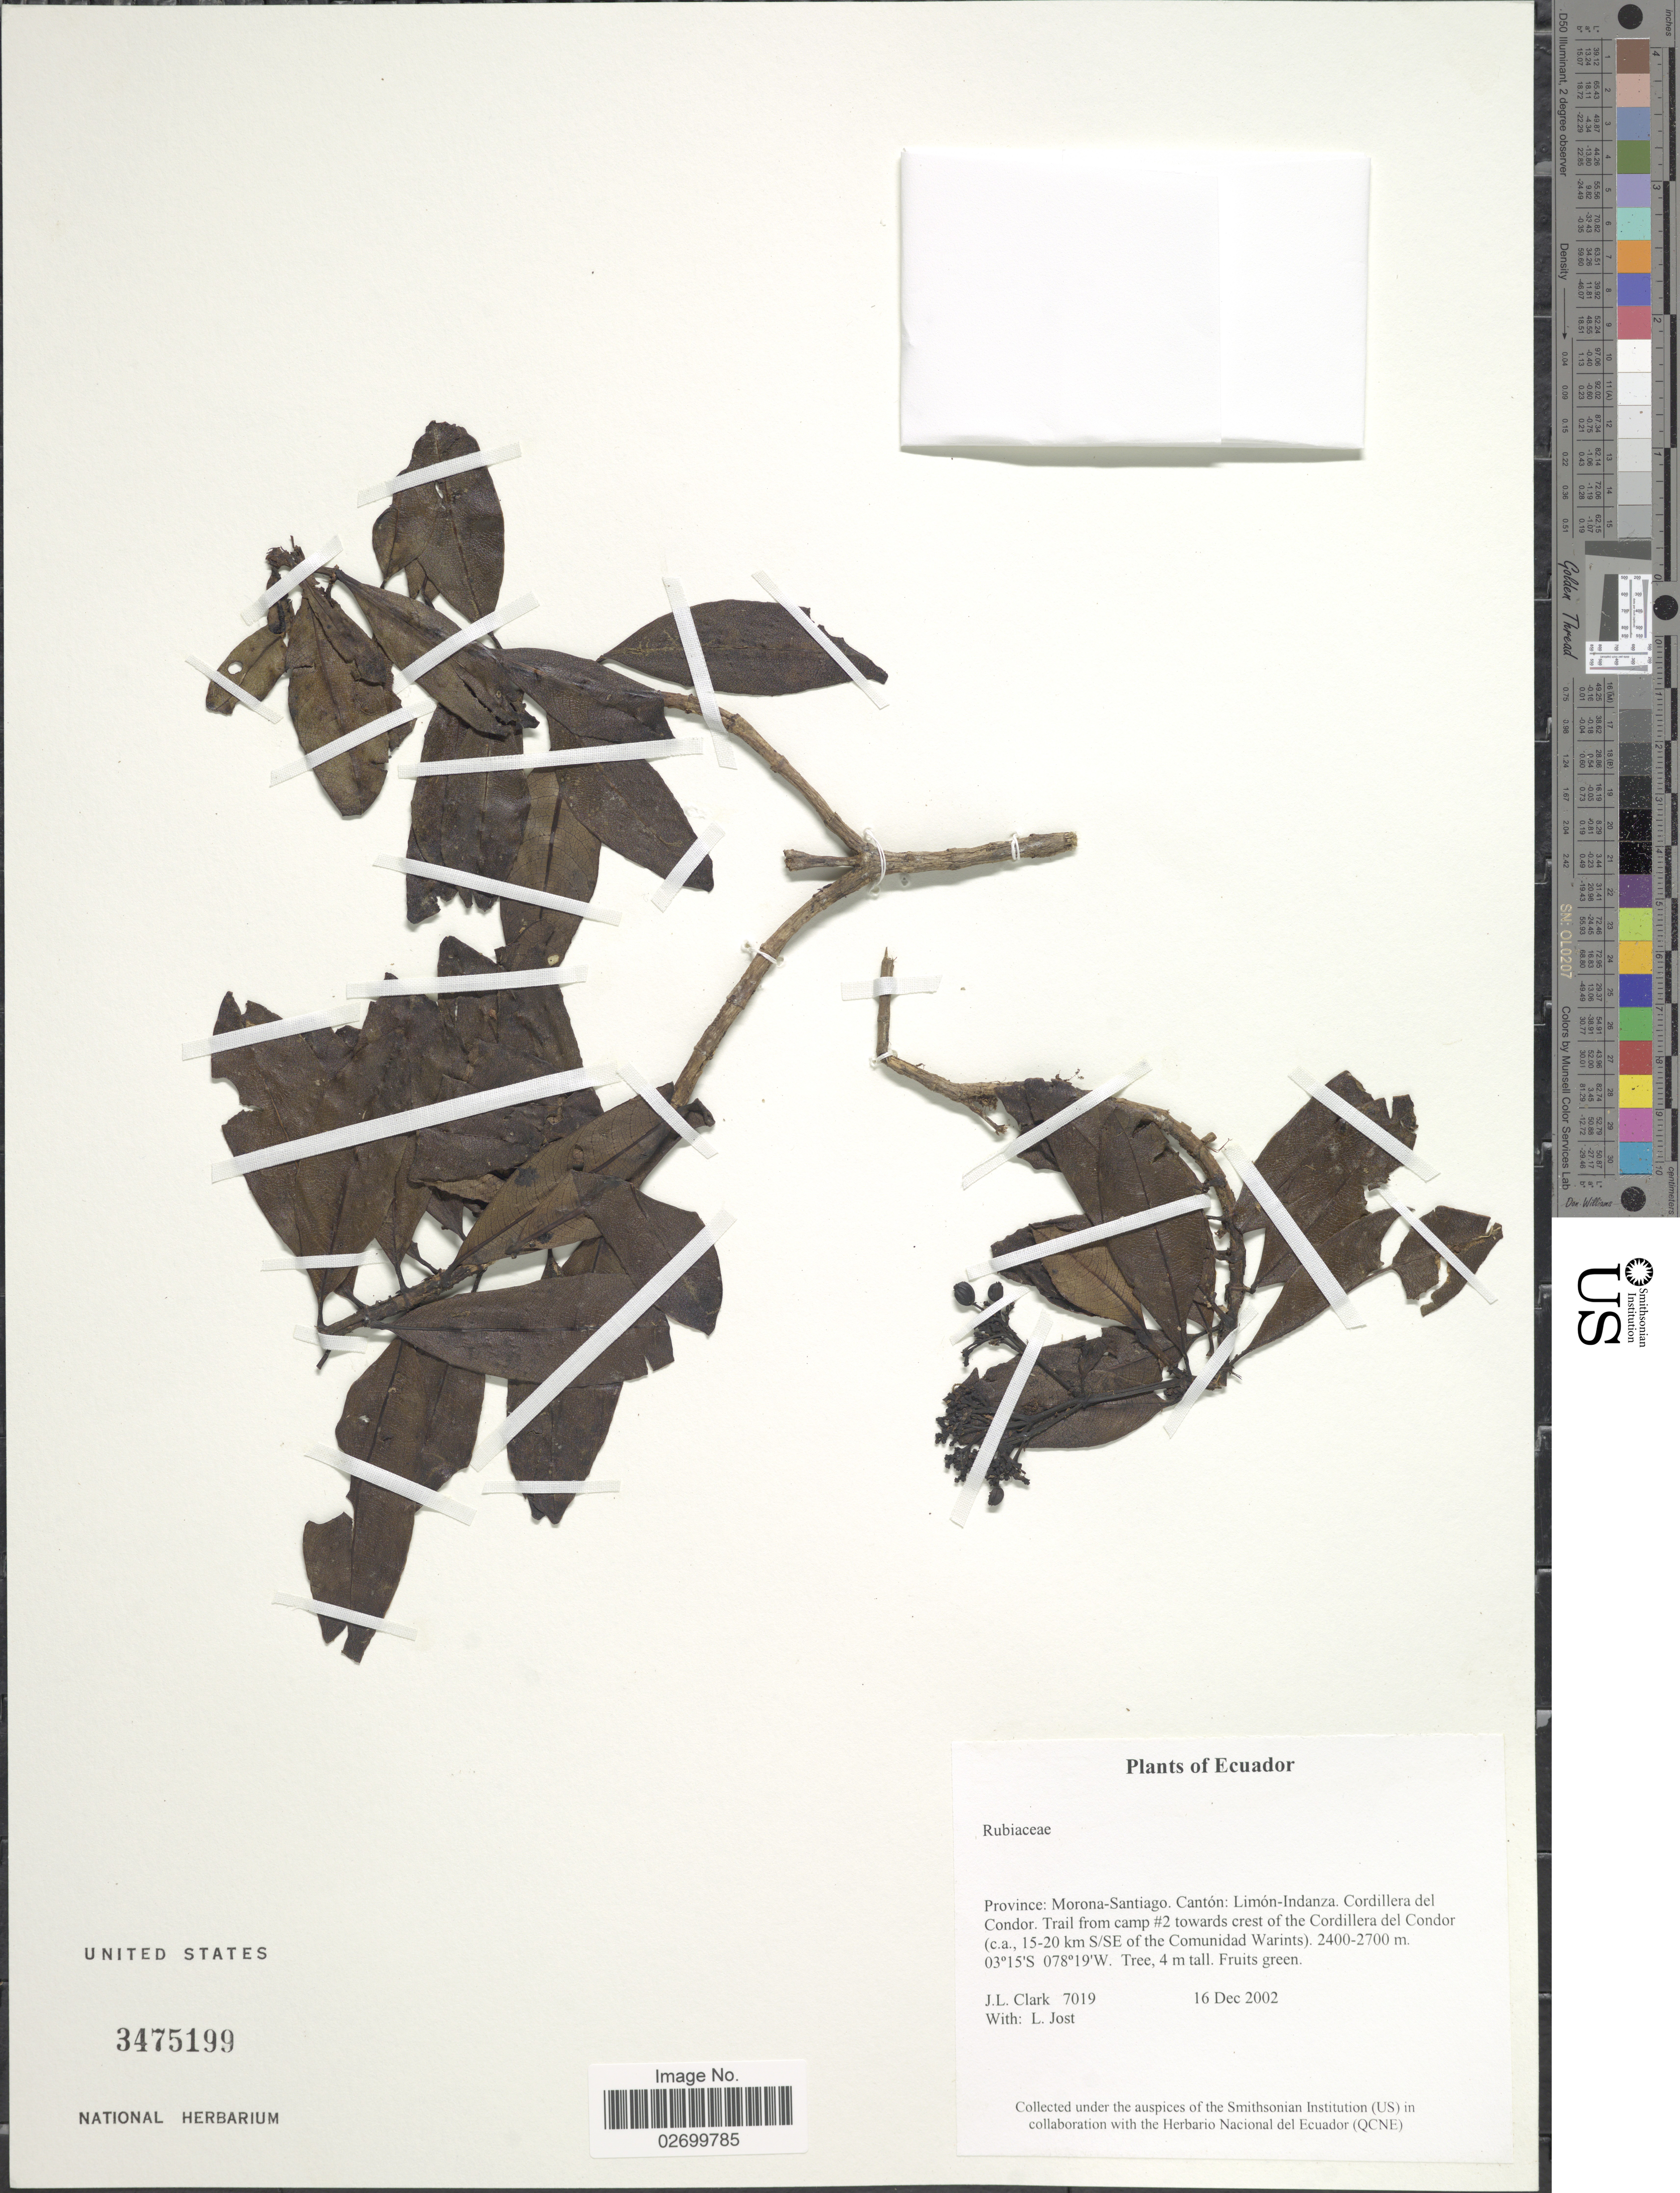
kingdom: Plantae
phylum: Tracheophyta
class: Magnoliopsida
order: Gentianales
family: Rubiaceae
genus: Palicourea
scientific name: Palicourea loxensis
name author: C.M. Taylor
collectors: J. L. Clark & L. Jost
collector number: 7019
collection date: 2002-12-16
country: Ecuador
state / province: Morona-Santiago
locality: Canton: Limon-Indanza. Cordillera del Condor. Trail from camp #2 towards crest of the Cordillera del Condor (c.a., 15-20 km S/SE of the Communidad Warints).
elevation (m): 2400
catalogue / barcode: US 3475199